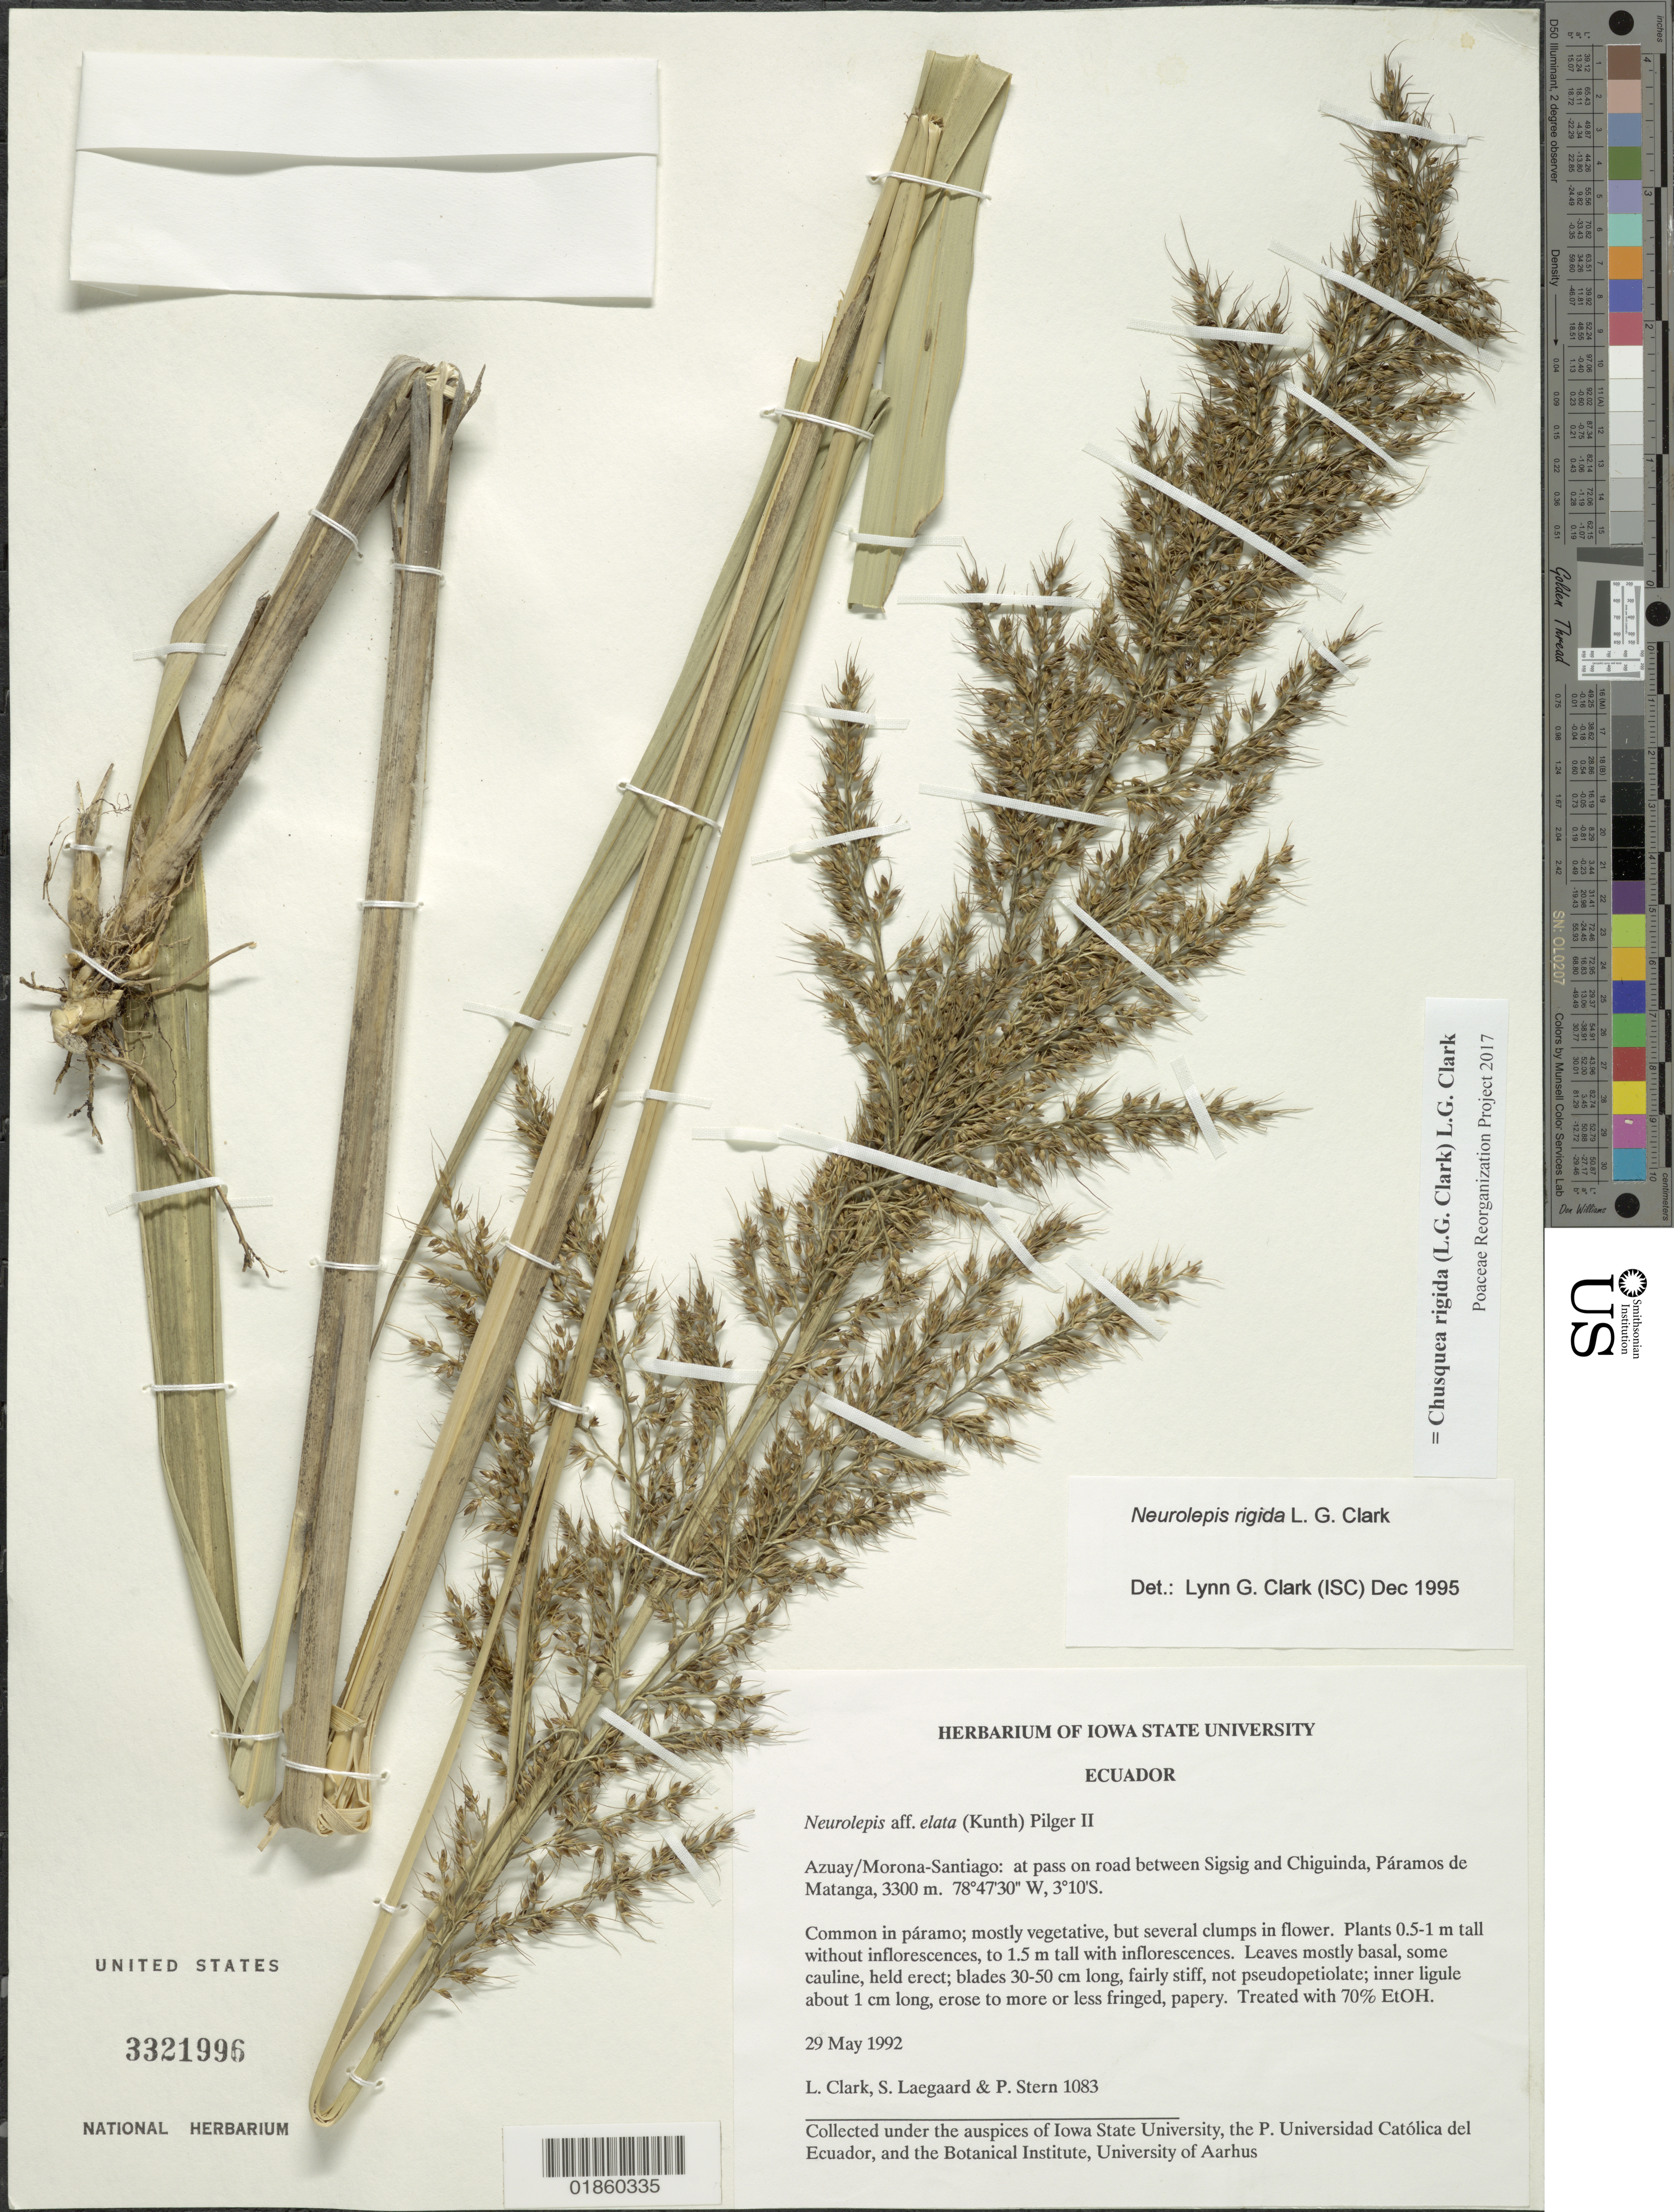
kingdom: Plantae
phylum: Tracheophyta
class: Liliopsida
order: Poales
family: Poaceae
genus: Chusquea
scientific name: Chusquea rigida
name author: (L.G. Clark) L.G. Clark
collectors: L. G. Clark, S. Lægaard & P. Stern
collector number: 1083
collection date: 1992-05-29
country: Ecuador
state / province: Azuay / Morona-Santiago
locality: at pass on road between Sigsig and Chiguinsa, Paramos de Matanga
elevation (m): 3300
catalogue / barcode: US 3321996